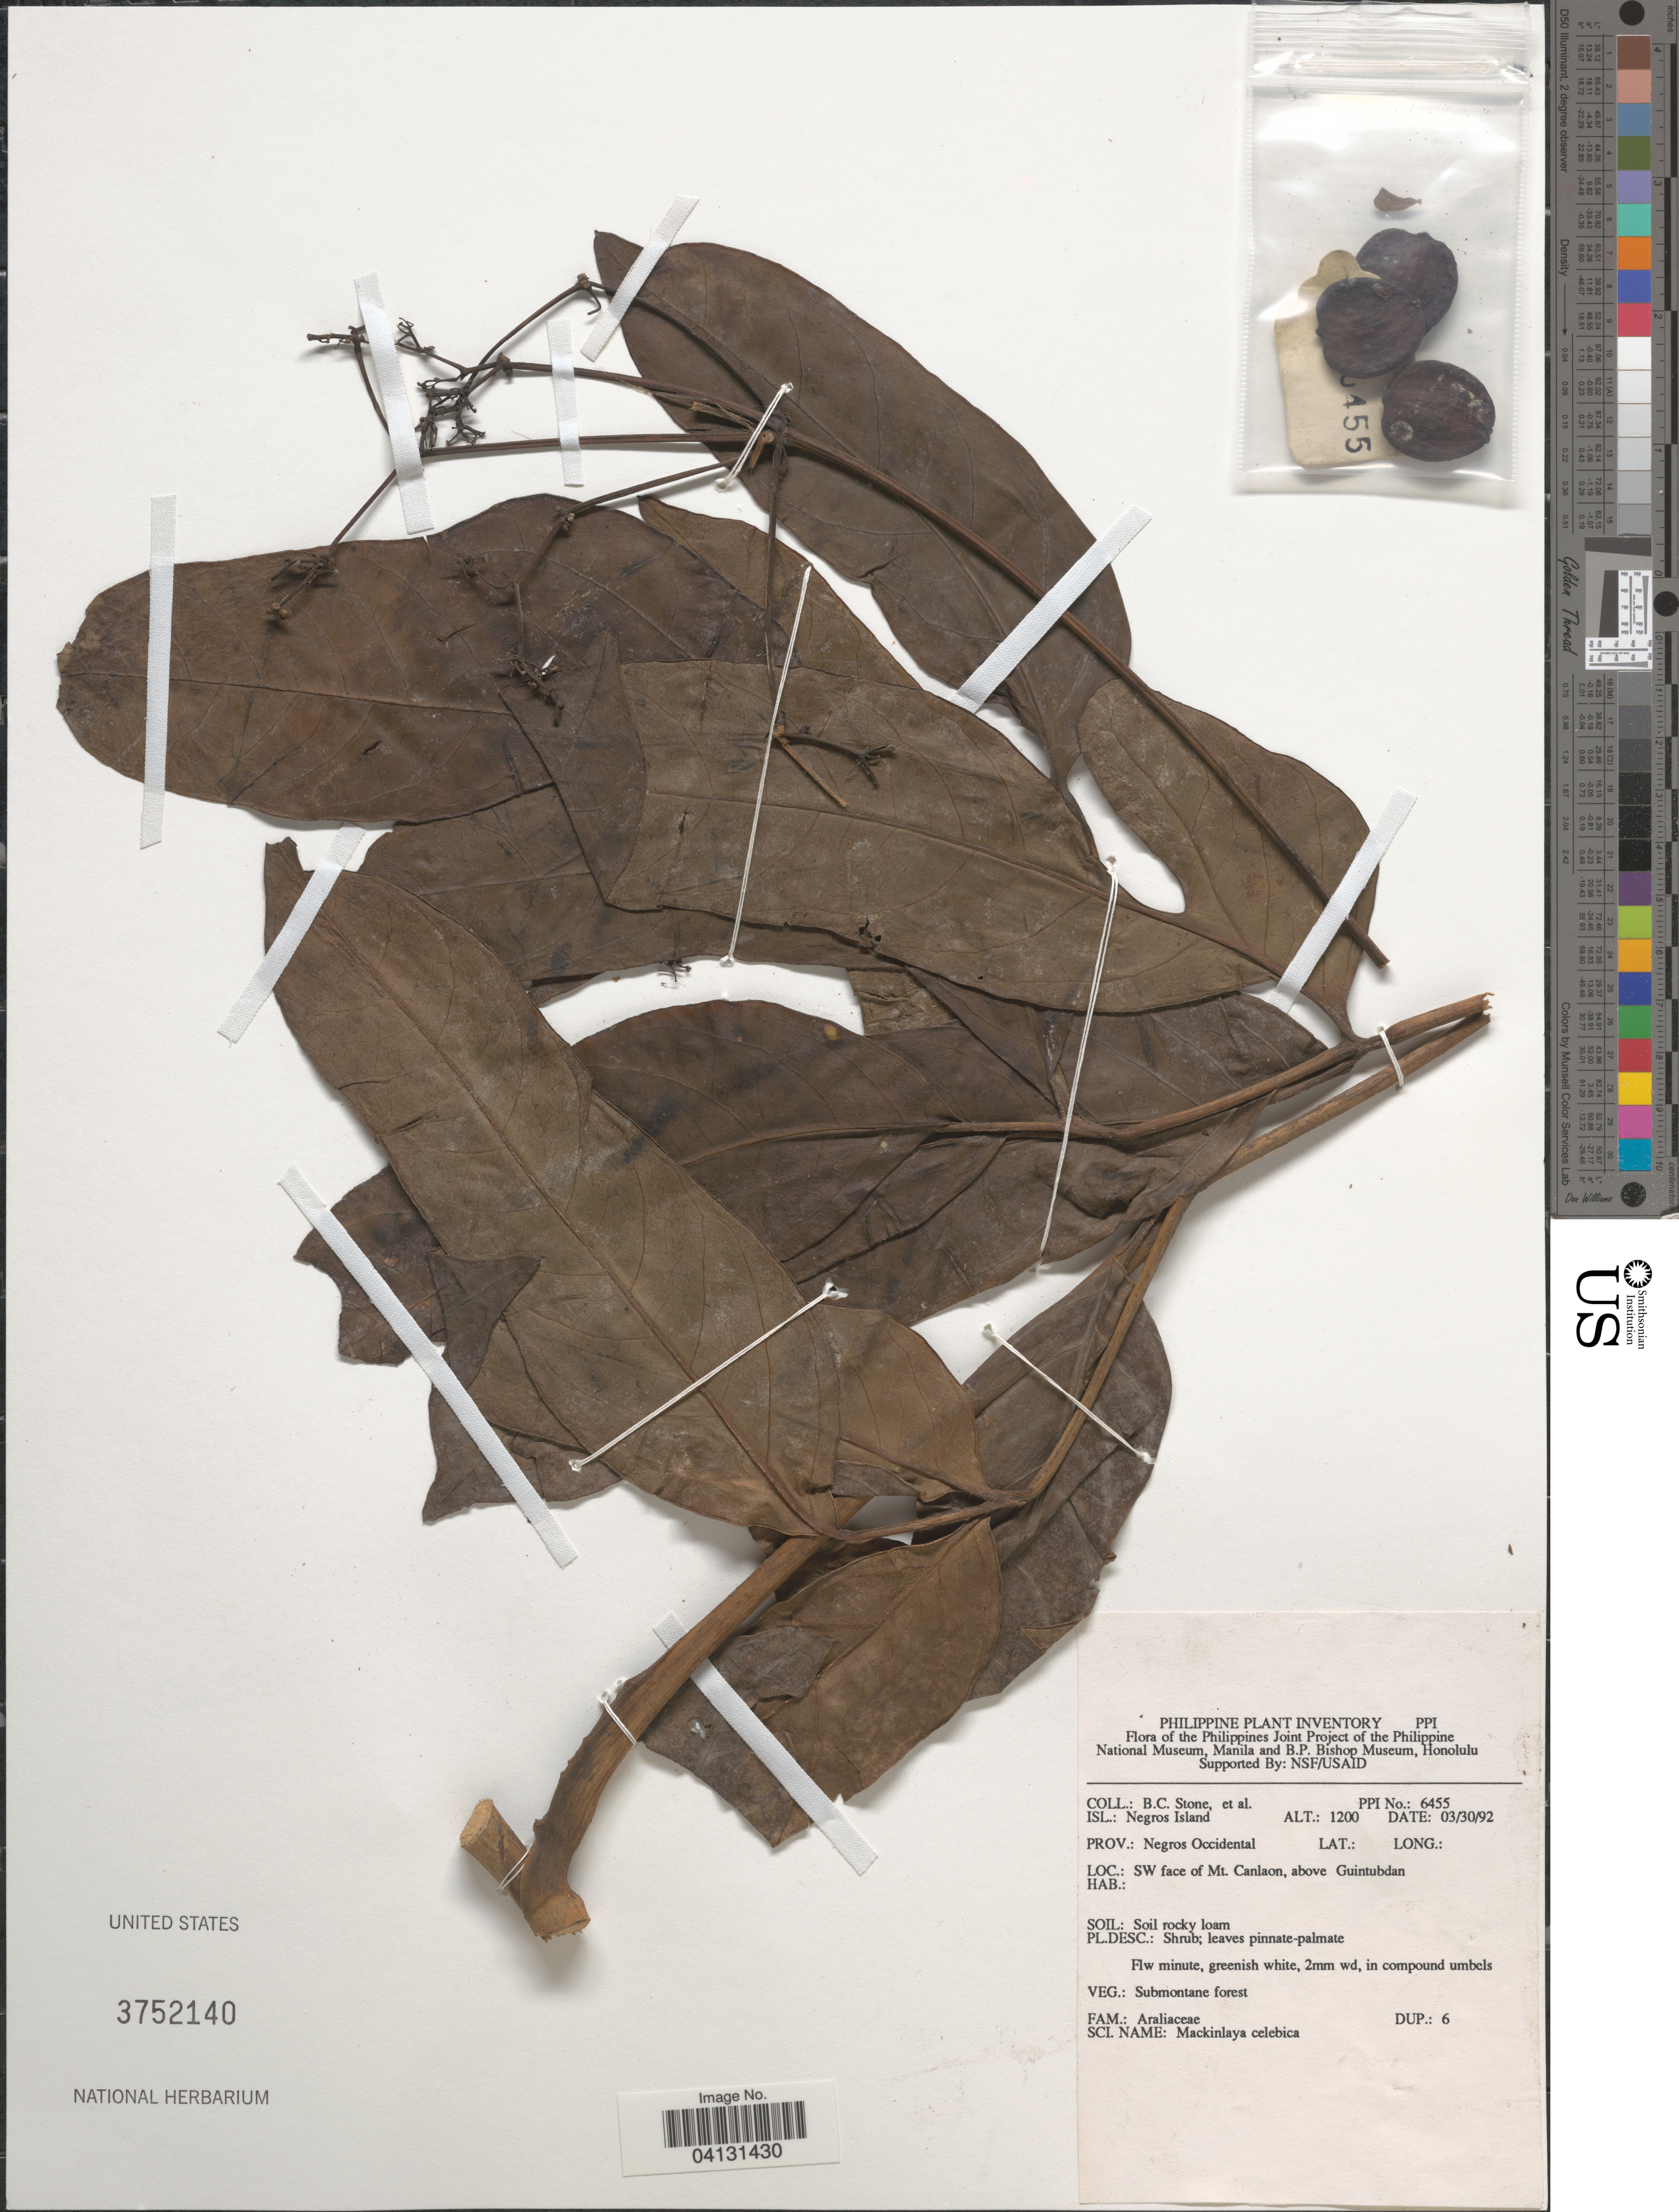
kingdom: Plantae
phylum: Tracheophyta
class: Magnoliopsida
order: Apiales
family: Apiaceae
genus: Mackinlaya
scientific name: Mackinlaya celebica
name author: (Harms) Philipson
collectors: B. C. Stone & et al.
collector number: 6455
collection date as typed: Transcribed d/m/y: 30/3/92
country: Philippines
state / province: Western Visayas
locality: Isl.: Negros Island. Prov.: Negros Occidental. SW face of Mt. Canloan, above Guintubdan.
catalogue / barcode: US 3752140